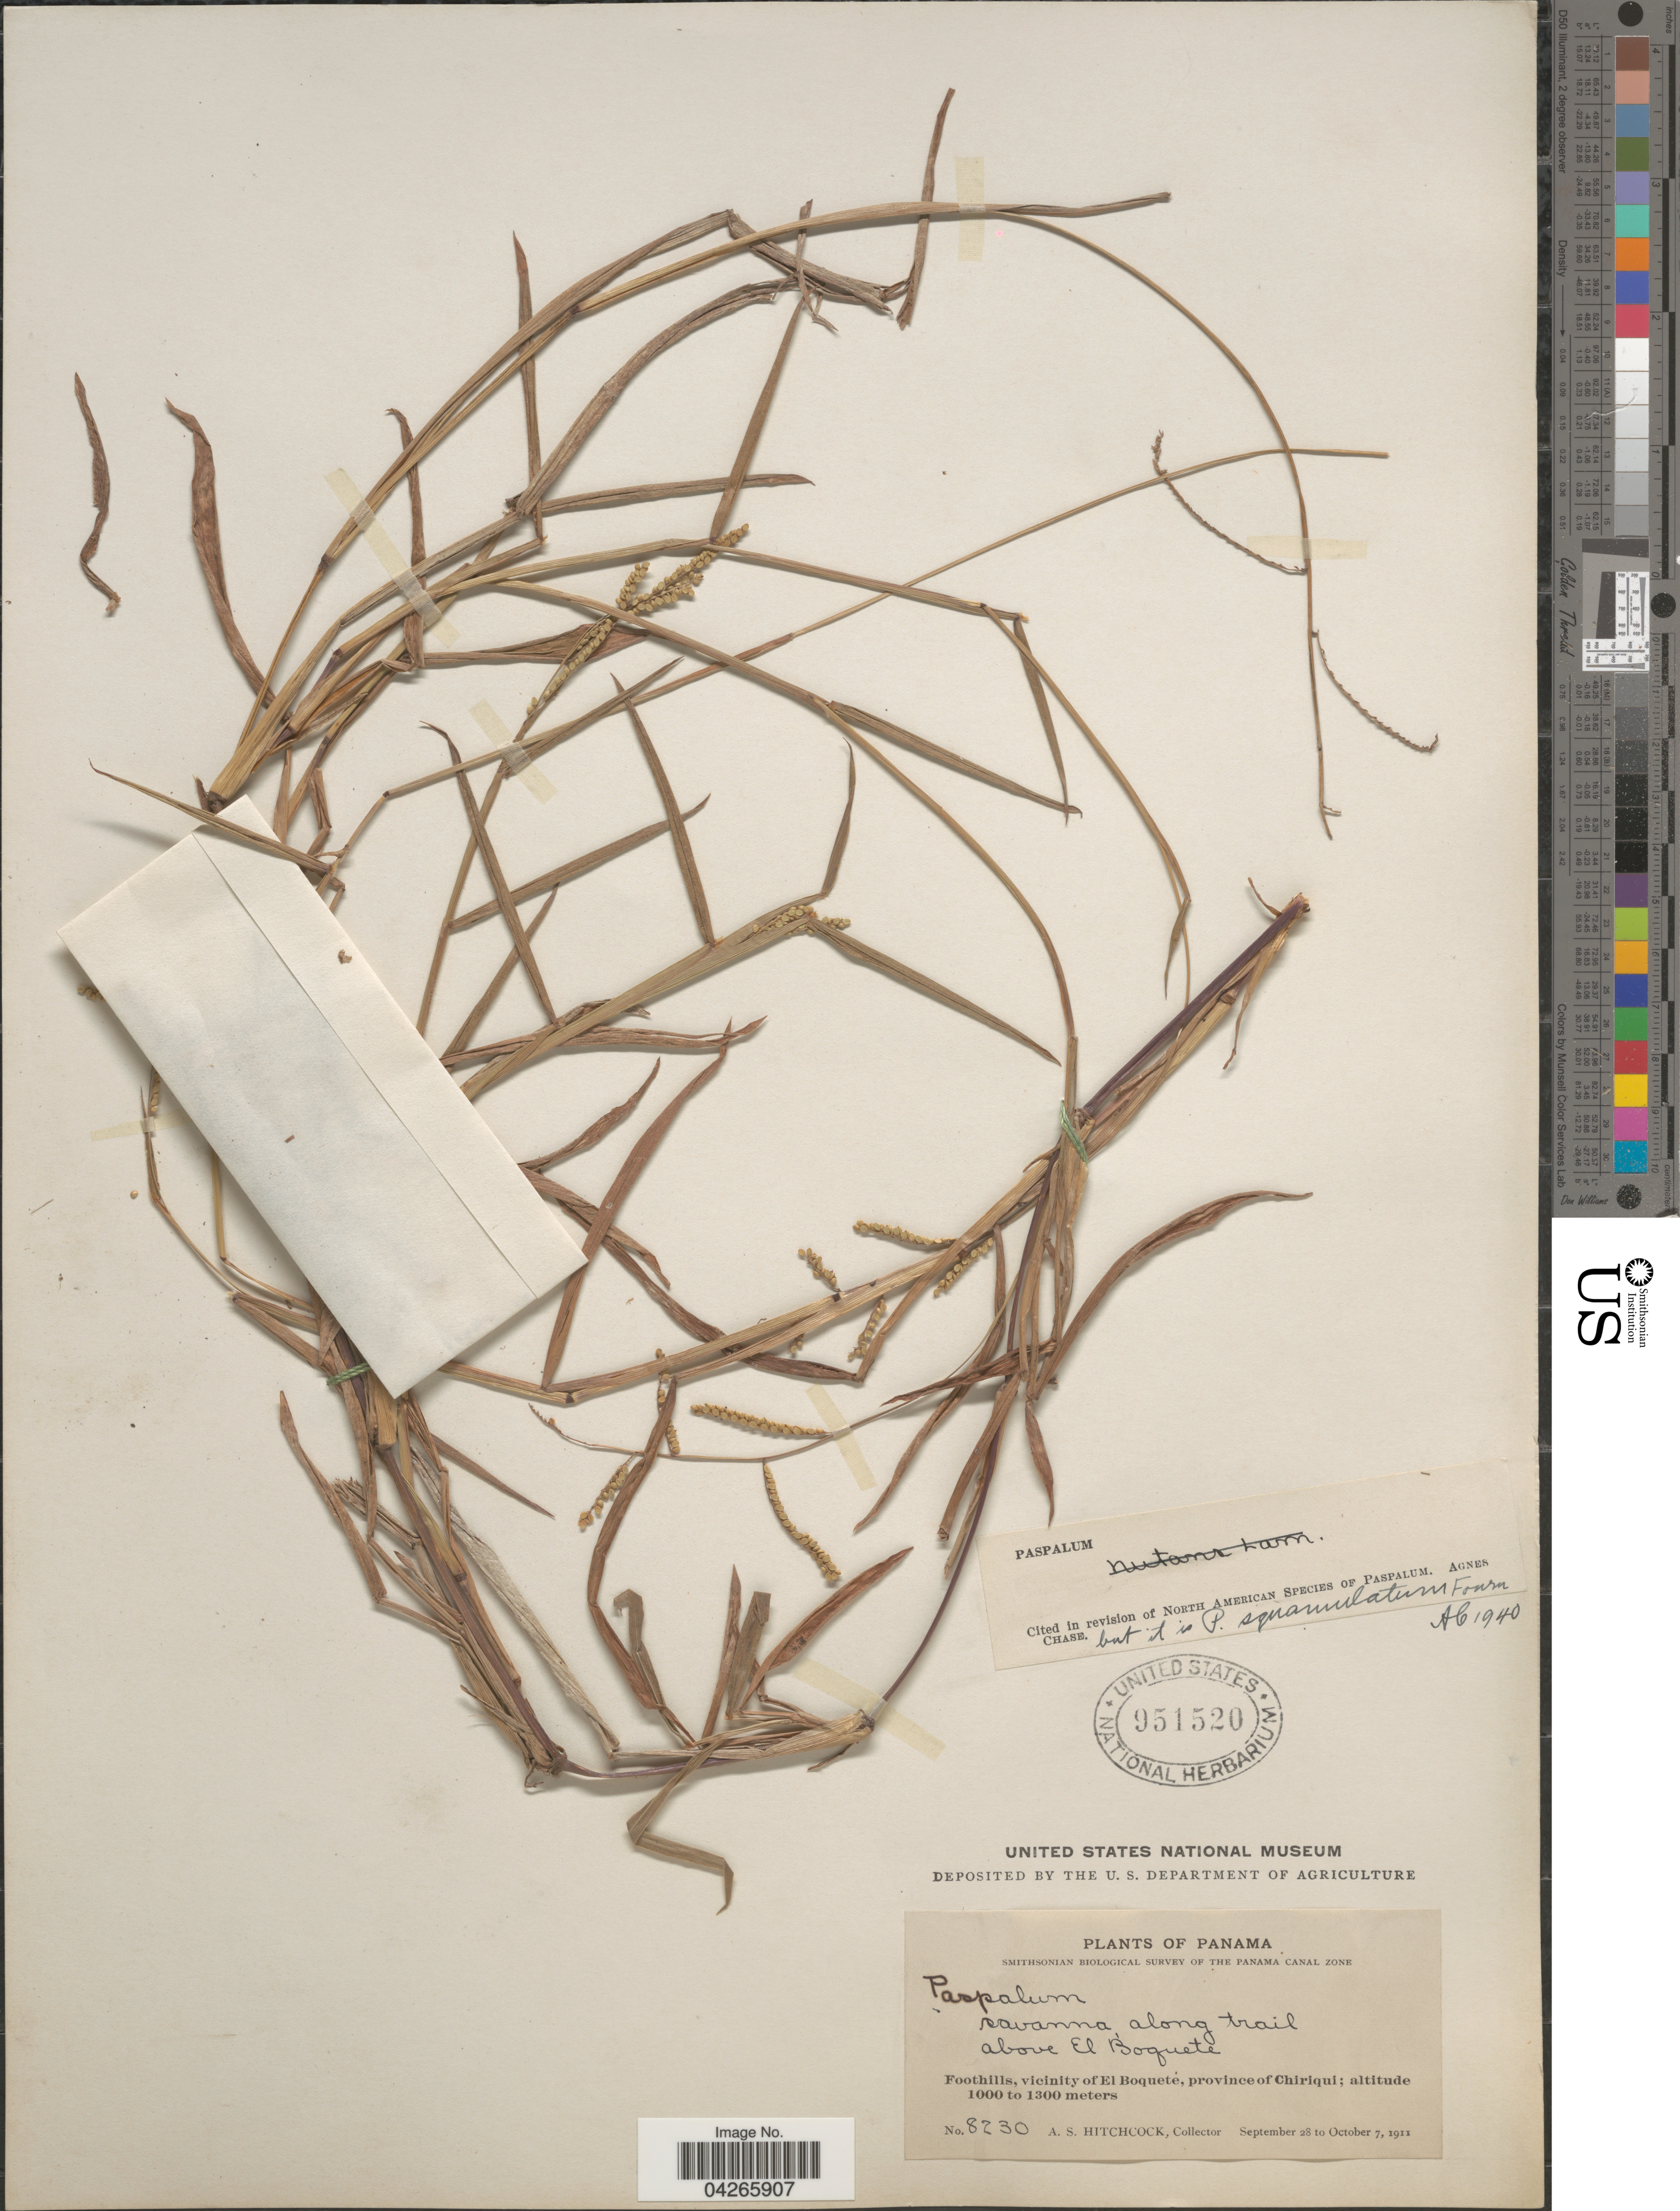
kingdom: Plantae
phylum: Tracheophyta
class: Liliopsida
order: Poales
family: Poaceae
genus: Paspalum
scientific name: Paspalum squamulatum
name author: E. Fourn.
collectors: A. S. Hitchcock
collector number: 8230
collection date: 1911-09-28/1911-10-07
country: Panama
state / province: Chiriqui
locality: Smithsonian Biological Survey of the Panama Canal Zone. Savanna along trail above El Boquete. Foothills, vicinity of El Boqueté.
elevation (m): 1000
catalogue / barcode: US 951520